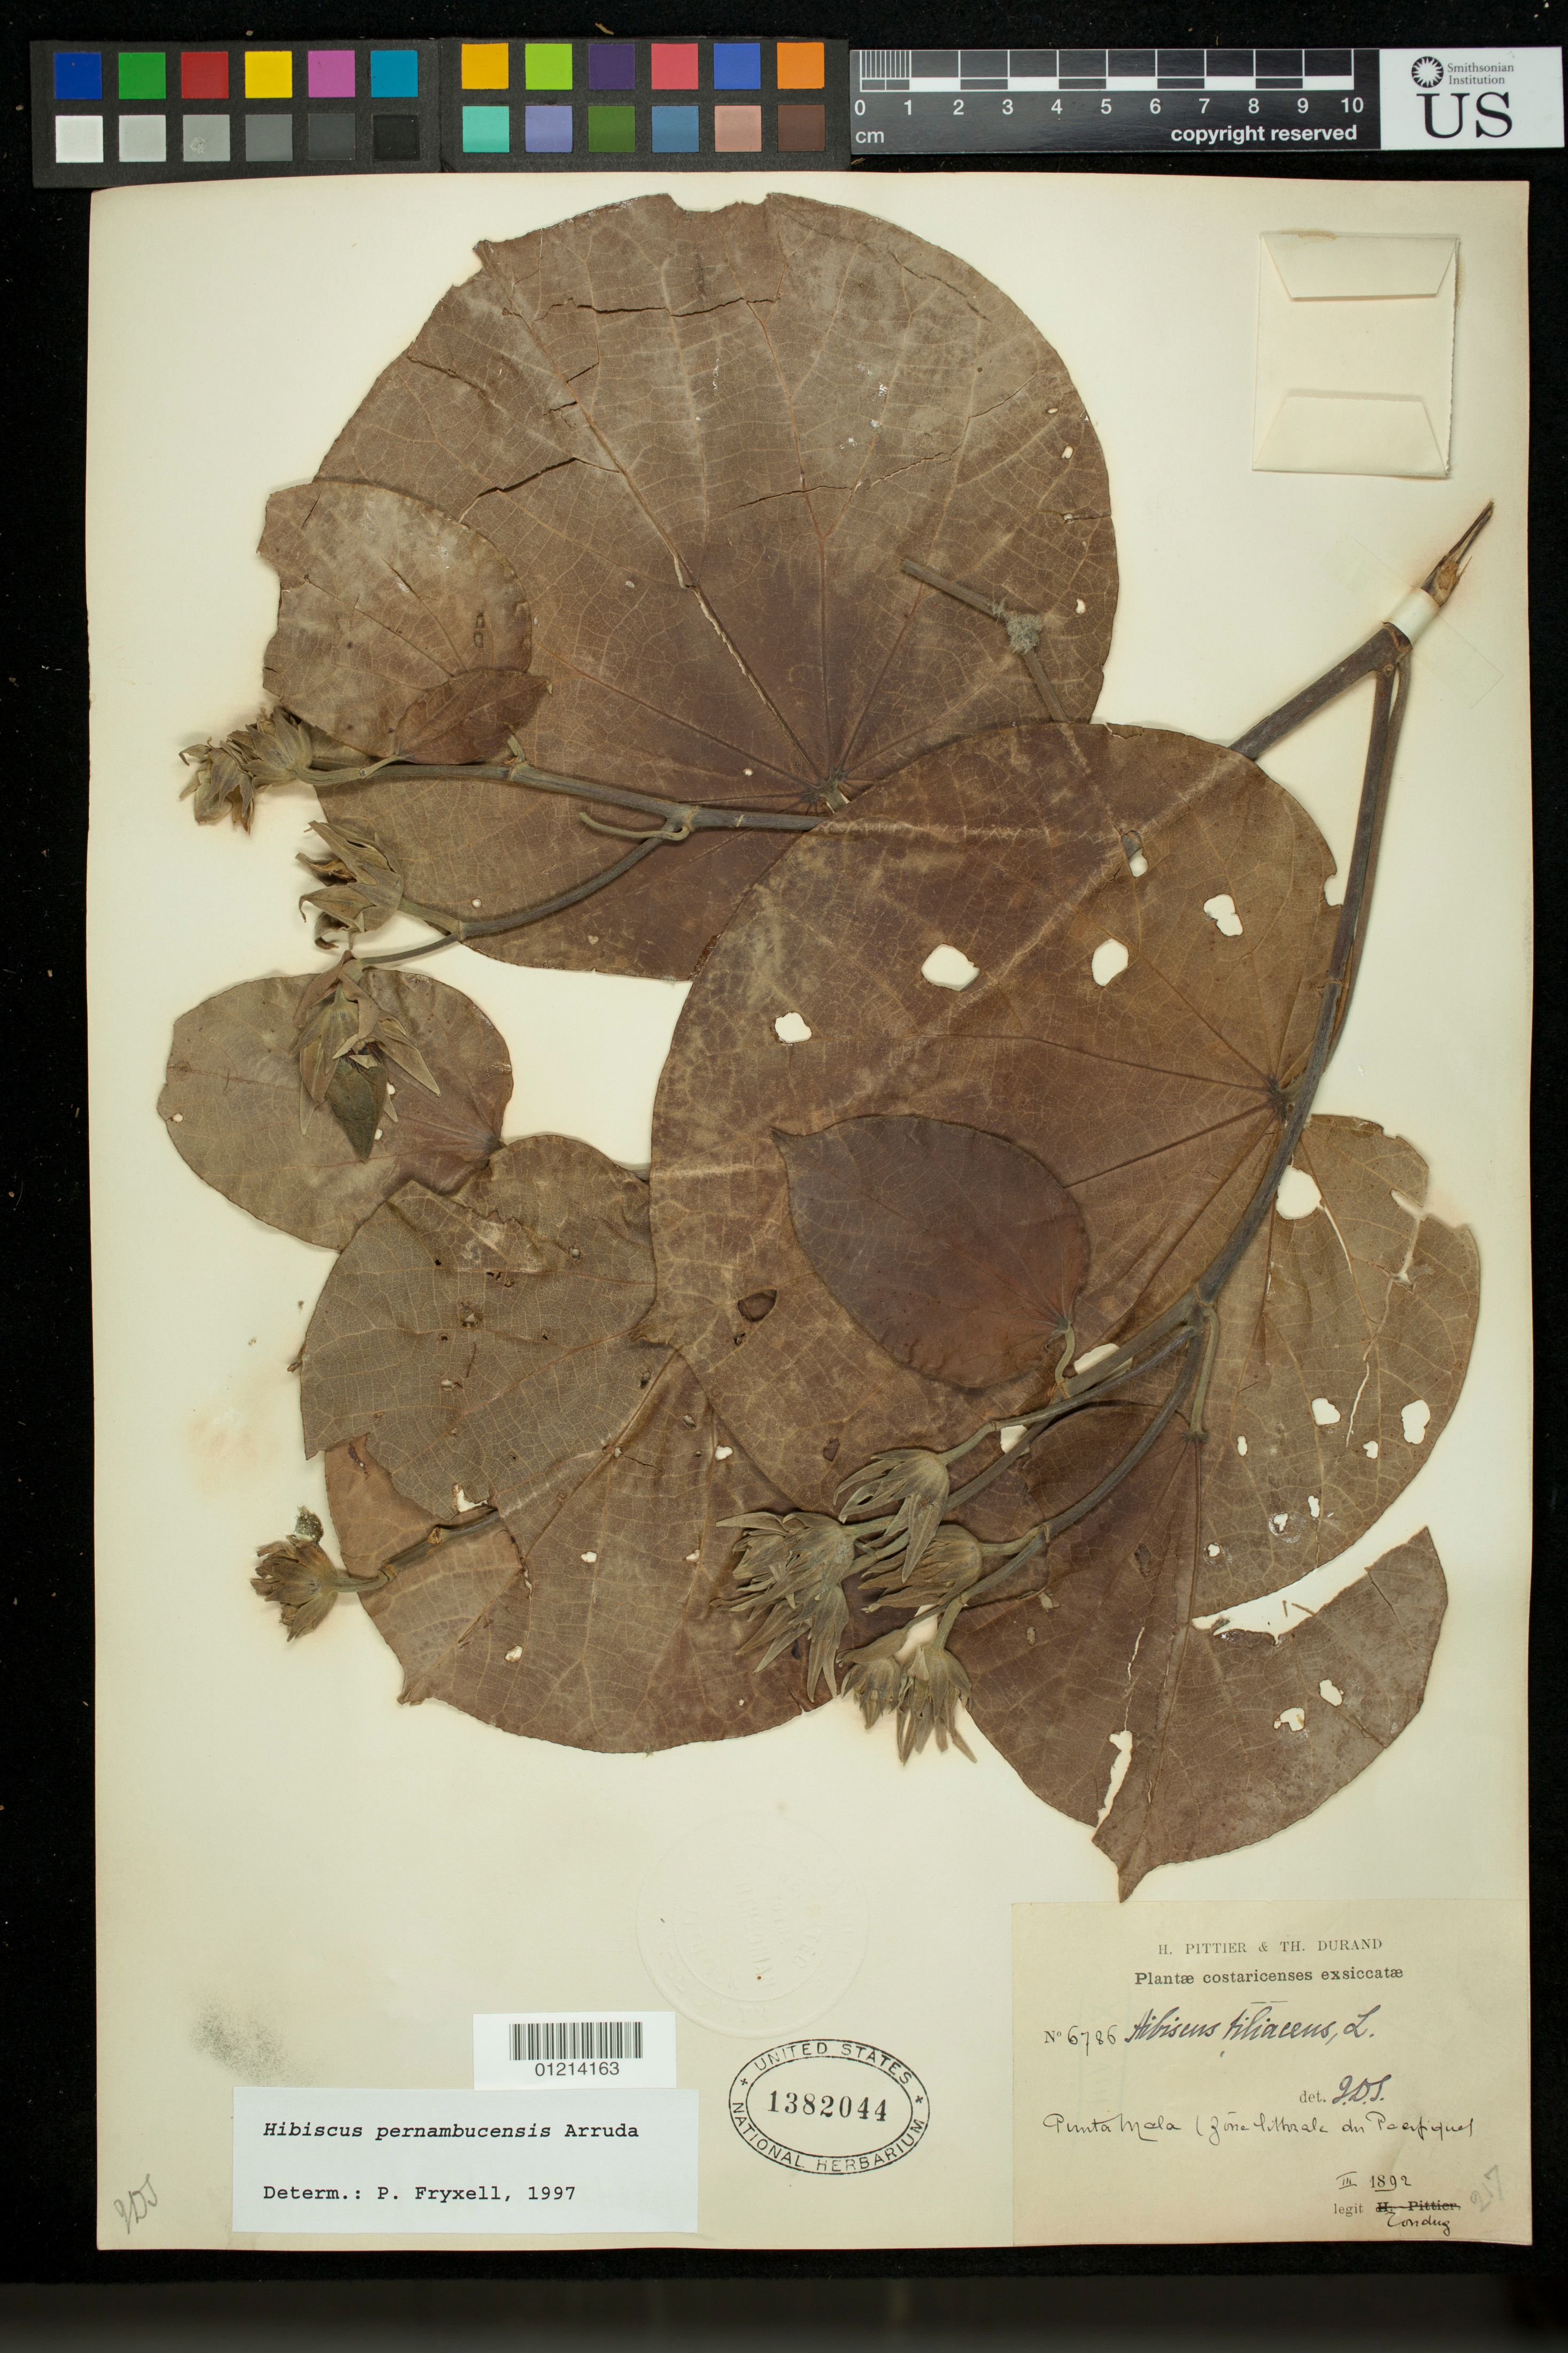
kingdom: Plantae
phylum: Tracheophyta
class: Magnoliopsida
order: Malvales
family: Malvaceae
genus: Talipariti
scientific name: Talipariti tiliaceum var. tiliaceum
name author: (L.) Fryxell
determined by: Dorr, Laurence J., Curator (BOT), Smithsonian Institution - National Museum of Natural History (UNITED STATES)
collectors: A. Tonduz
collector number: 6786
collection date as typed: Mar 1892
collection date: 1892-03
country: Costa Rica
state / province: Guanacaste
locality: Punta Mala (Zône littorale du Pacifique)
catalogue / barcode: US 1382044